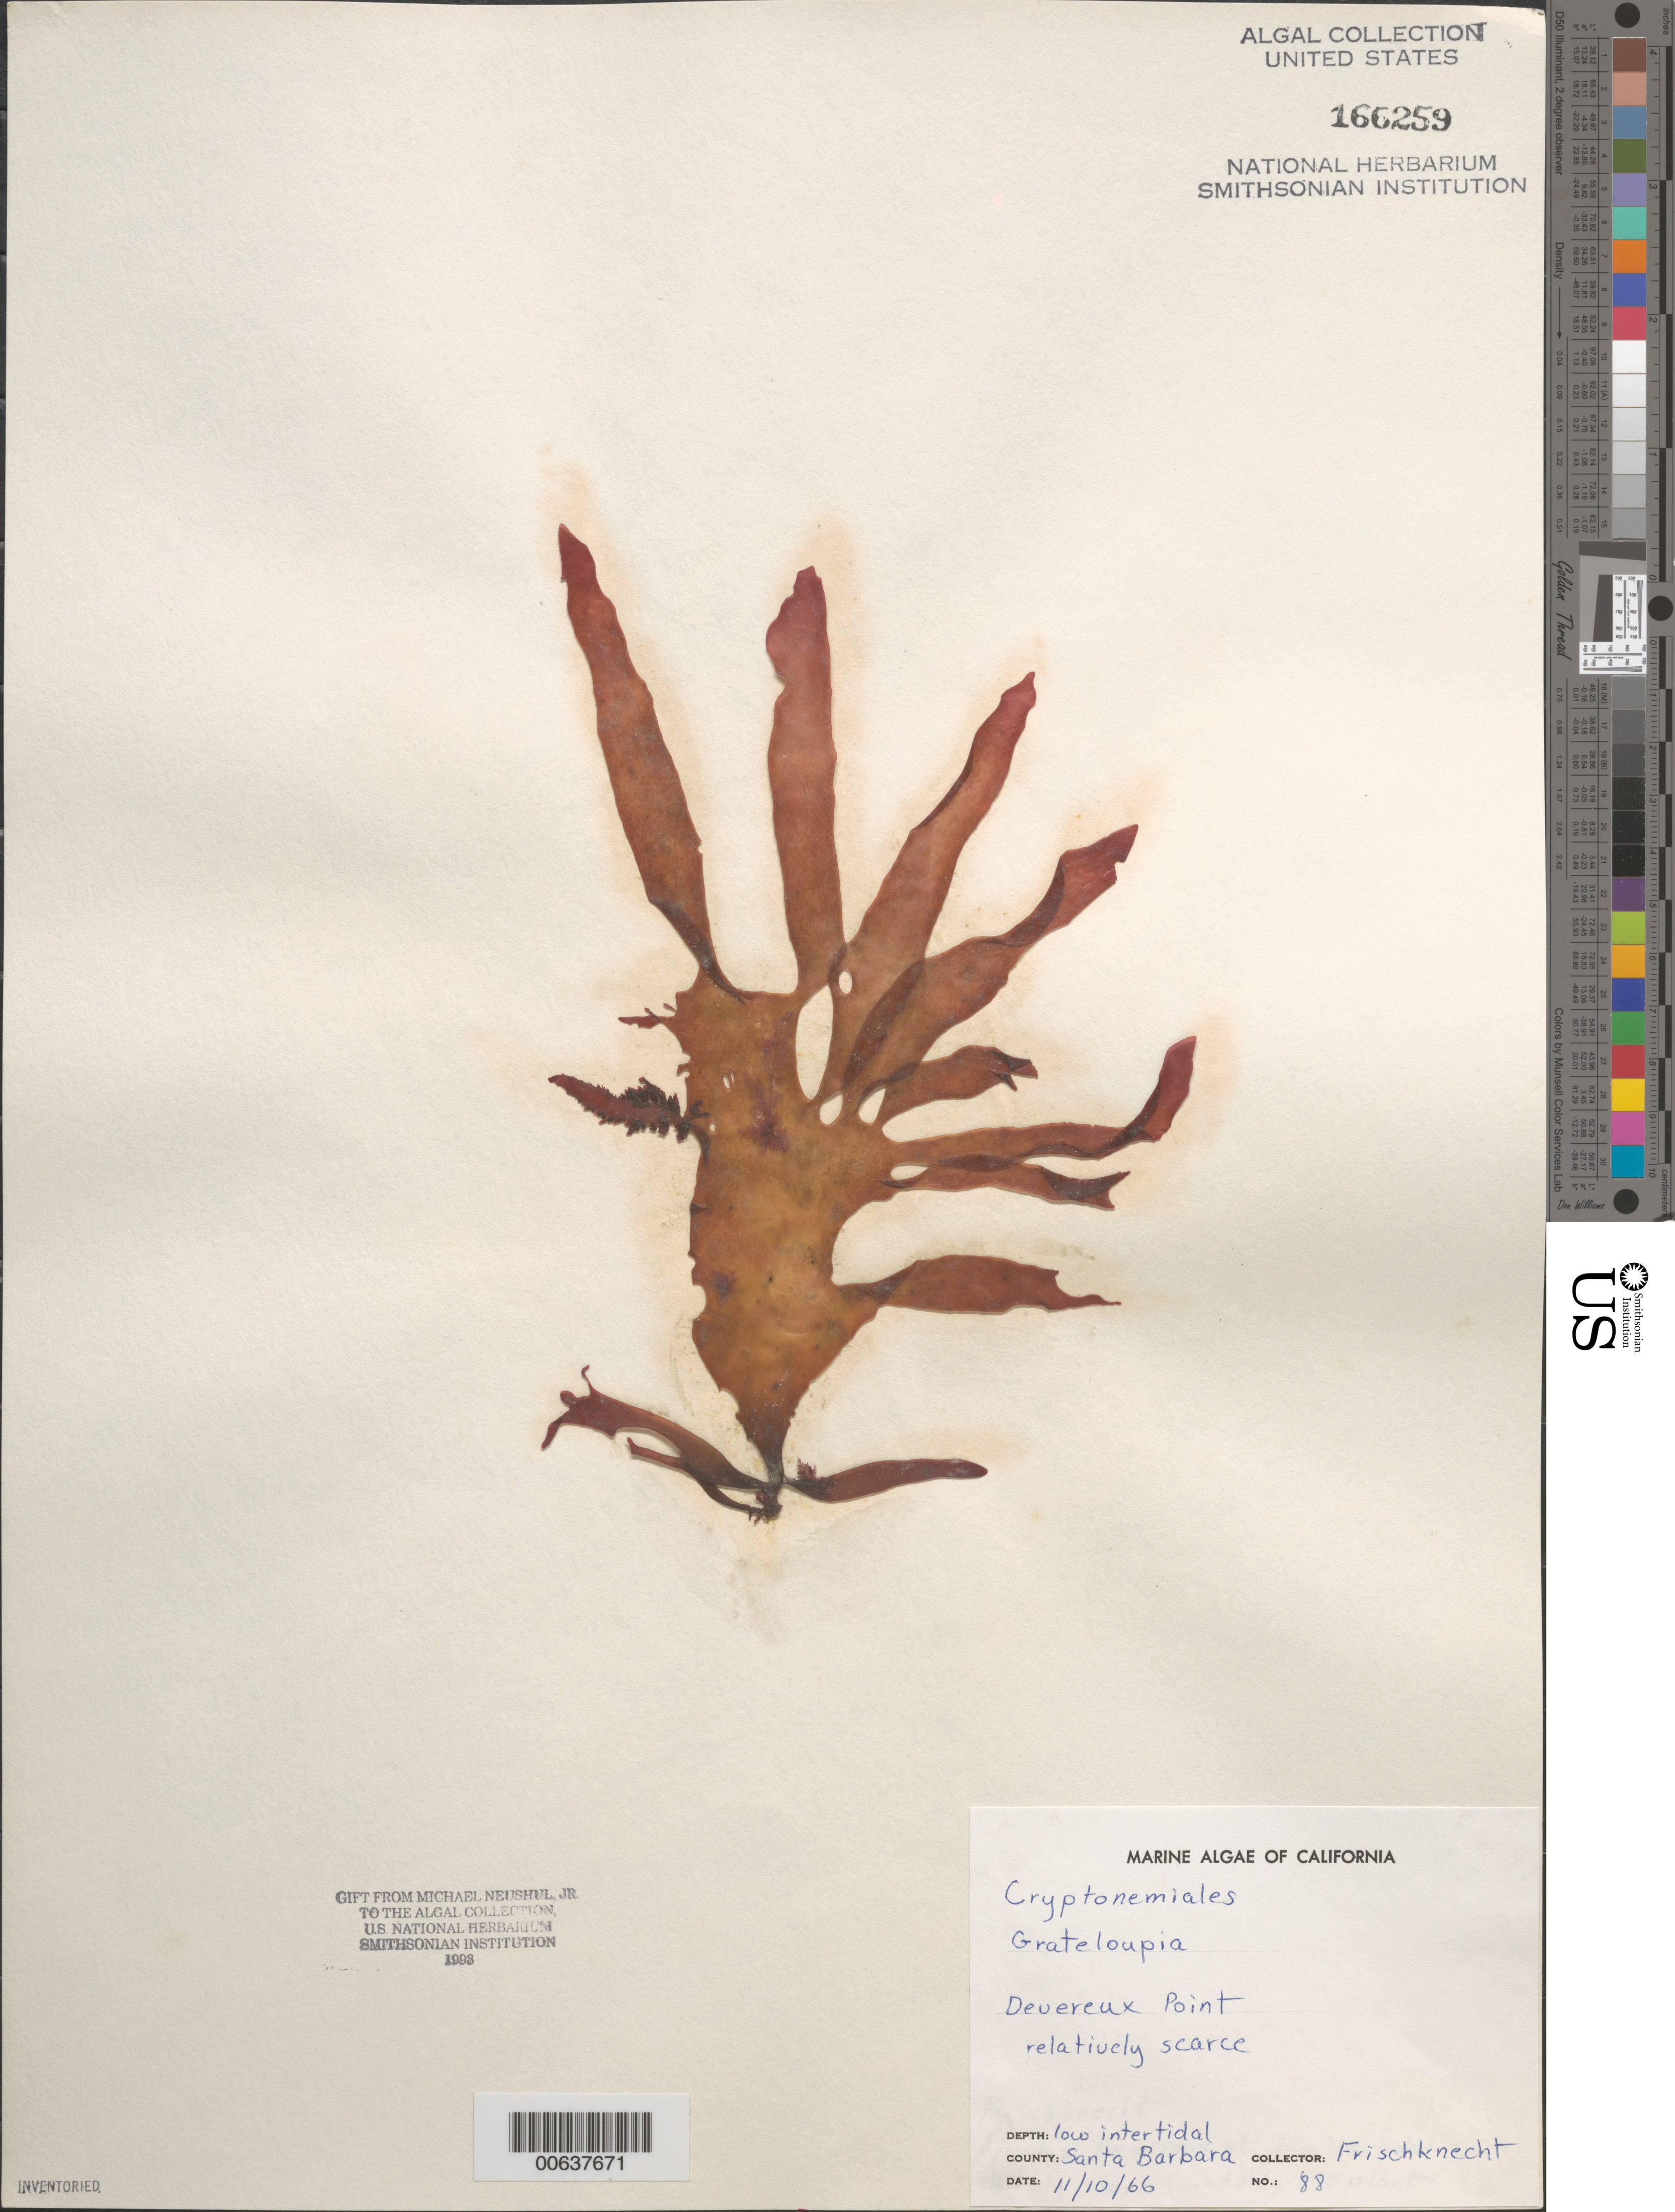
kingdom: Plantae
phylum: Rhodophyta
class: Florideophyceae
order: Halymeniales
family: Halymeniaceae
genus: Grateloupia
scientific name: Grateloupia sp.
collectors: -. Frischknecht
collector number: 88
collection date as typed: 10 Nov 1966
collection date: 1966-11-10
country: United States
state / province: California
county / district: Santa Barbara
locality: Devereux Point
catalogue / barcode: US 166259